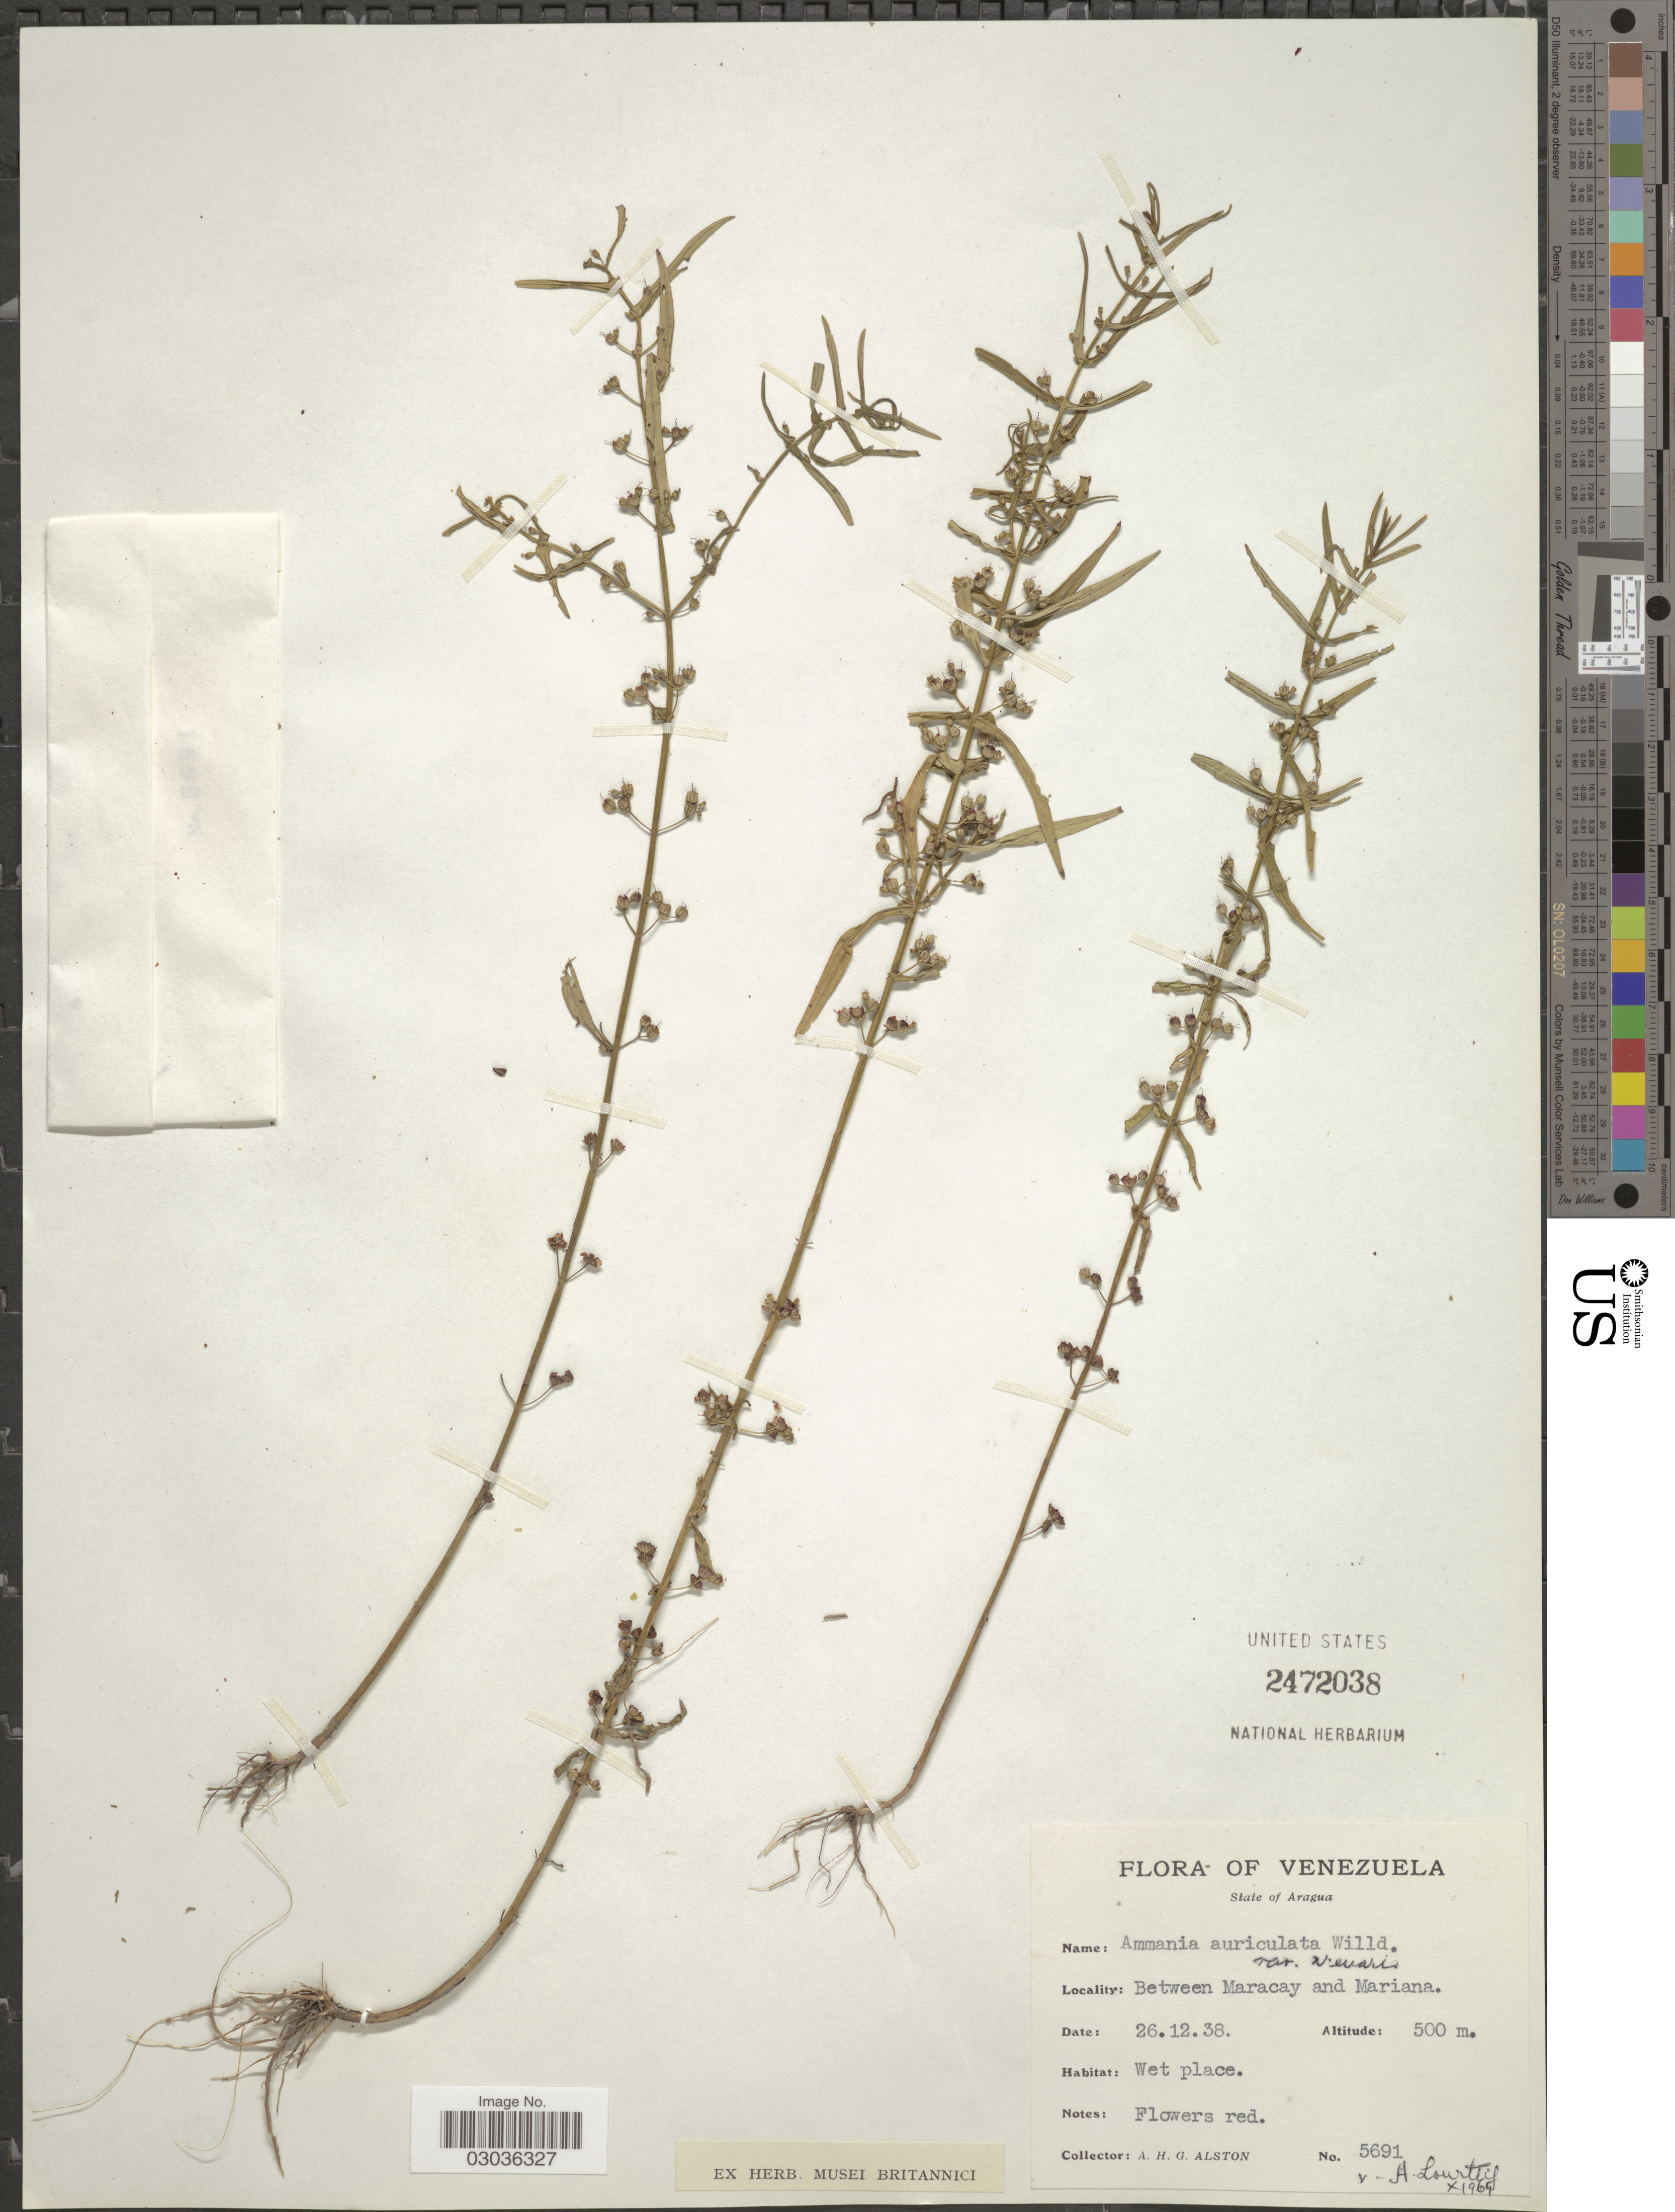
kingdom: Plantae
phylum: Tracheophyta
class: Magnoliopsida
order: Myrtales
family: Lythraceae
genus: Ammannia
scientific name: Ammannia auriculata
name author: Willd.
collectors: A. H. Alston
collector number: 5691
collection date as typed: Transcribed d/m/y: 26/12/38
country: Venezuela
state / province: Aragua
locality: Between Maracay and Mariana.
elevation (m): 500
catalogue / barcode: US 2472038